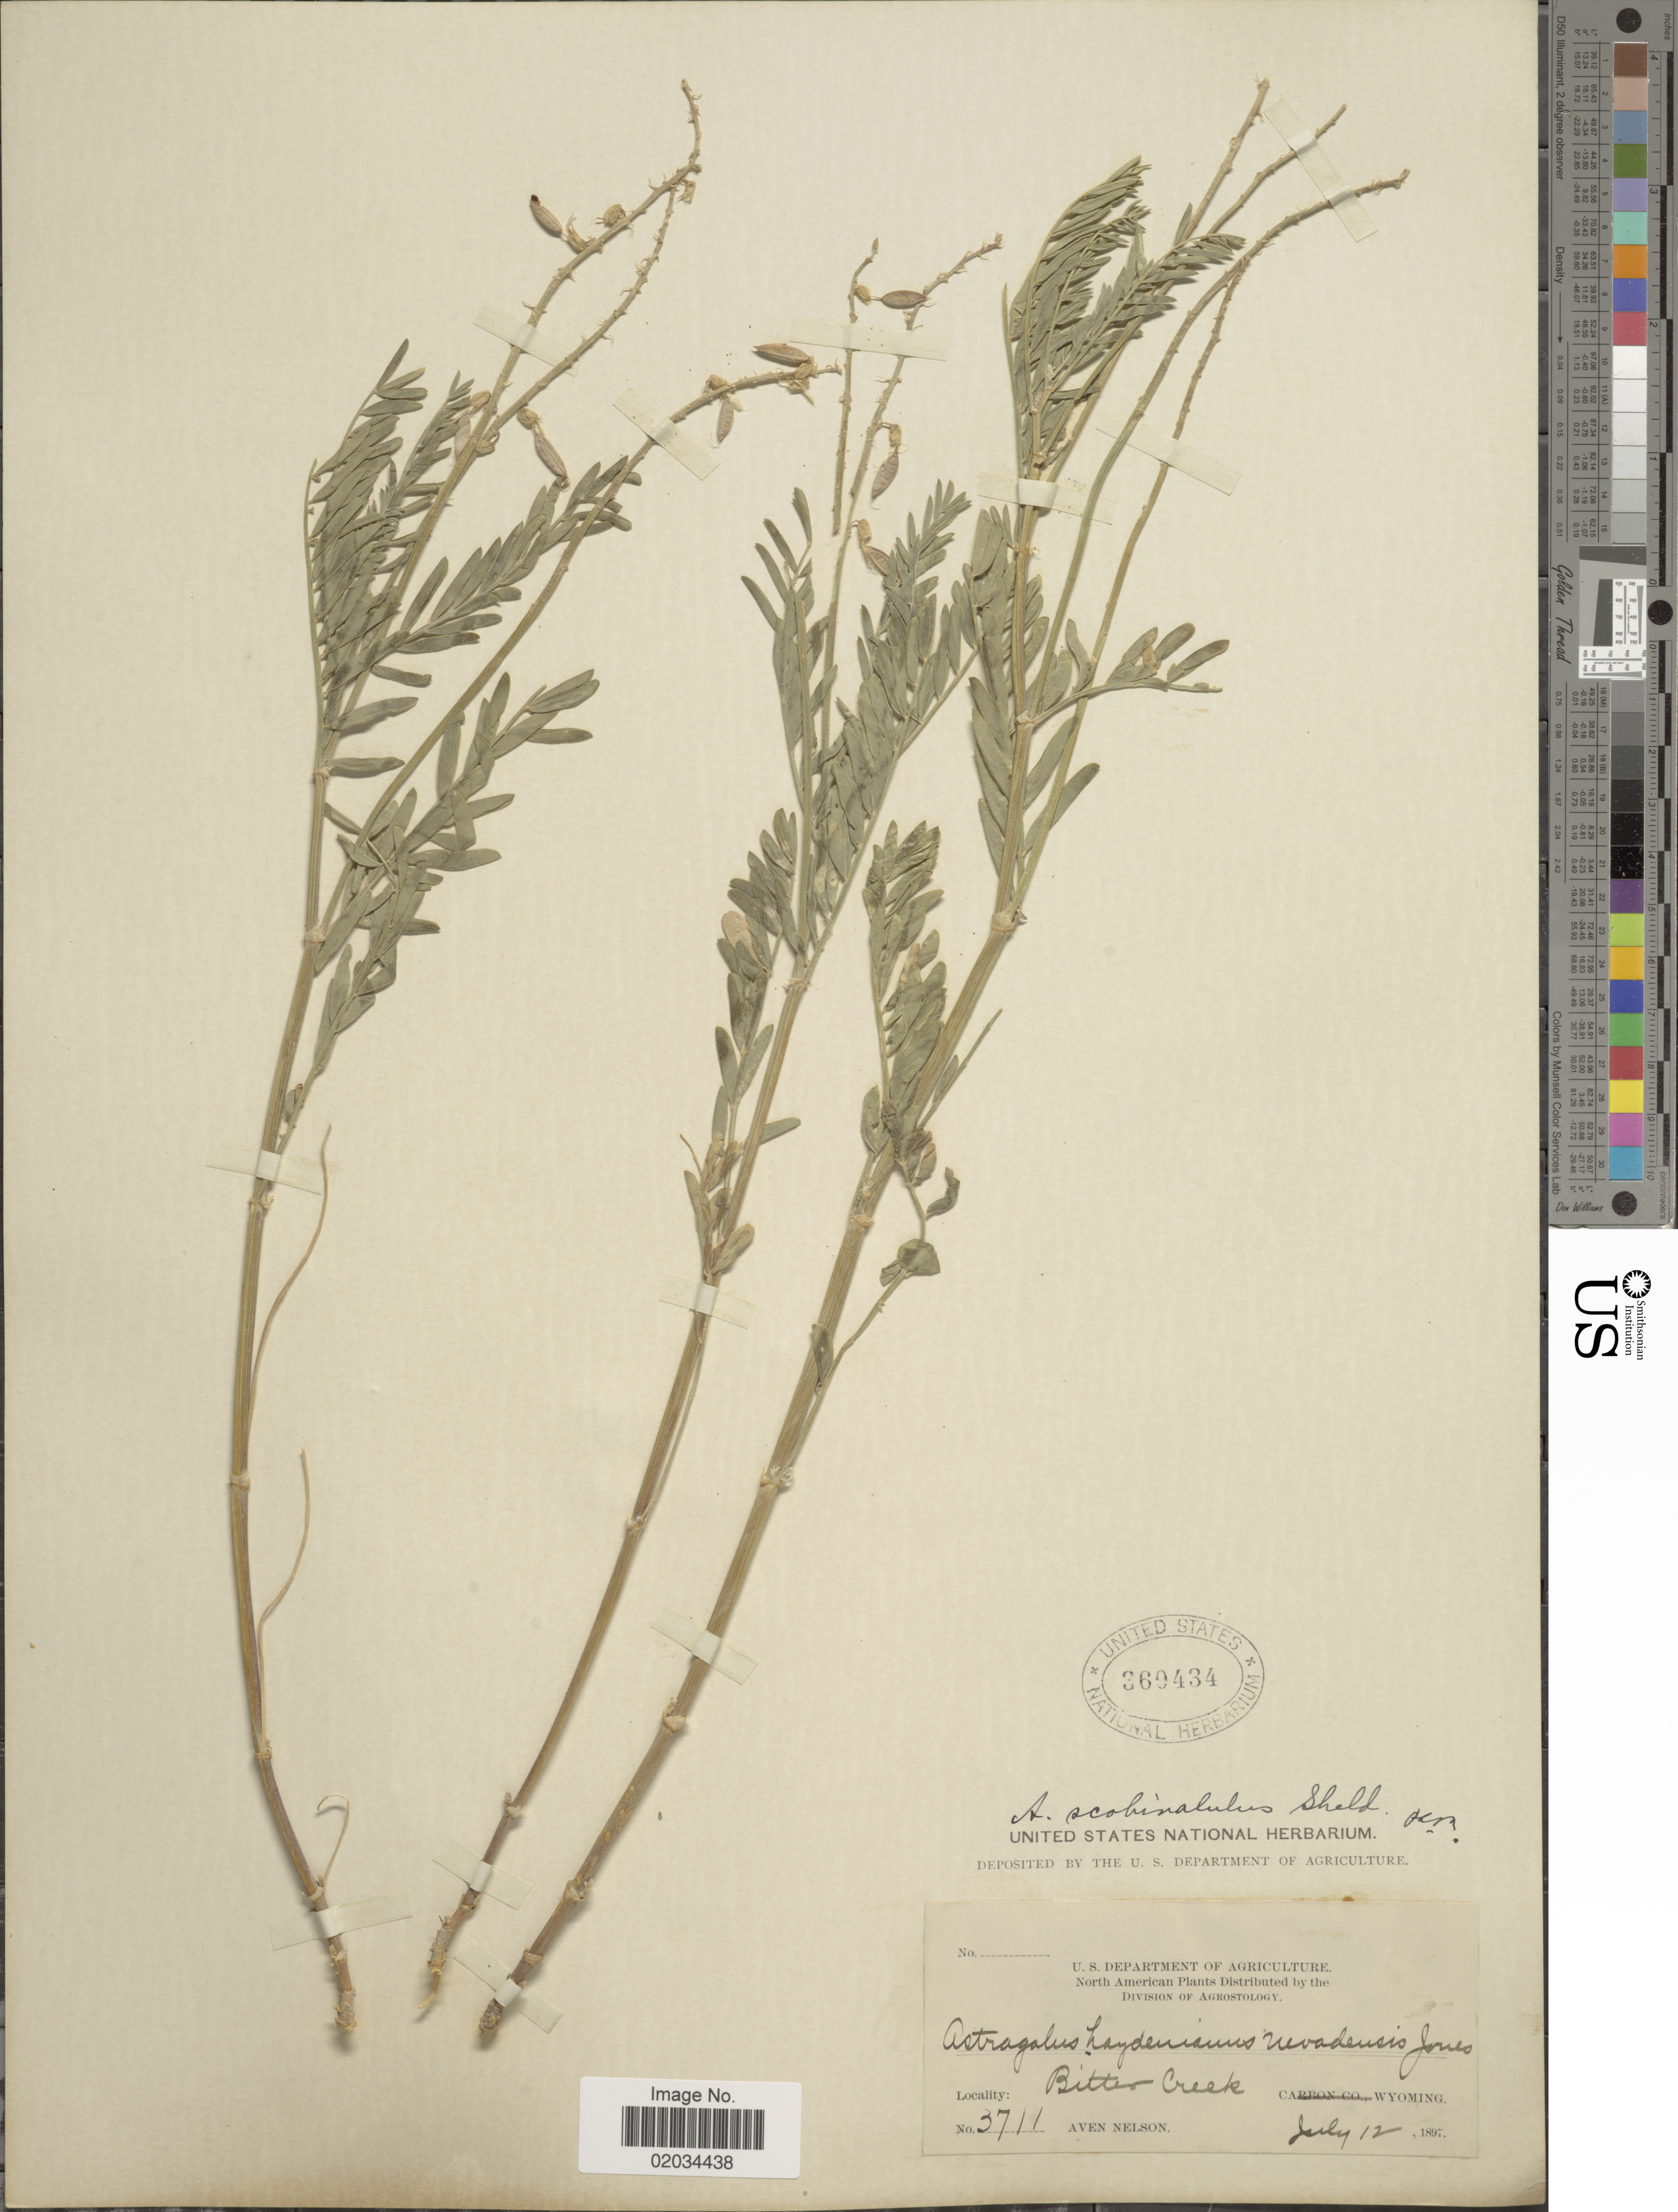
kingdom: Plantae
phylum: Tracheophyta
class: Magnoliopsida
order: Fabales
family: Fabaceae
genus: Astragalus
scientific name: Astragalus scobinatulus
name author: E. Sheld.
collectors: A. Nelson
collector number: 3711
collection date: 1897-07-12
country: United States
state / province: Wyoming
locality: Bitter Creek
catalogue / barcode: US 360434